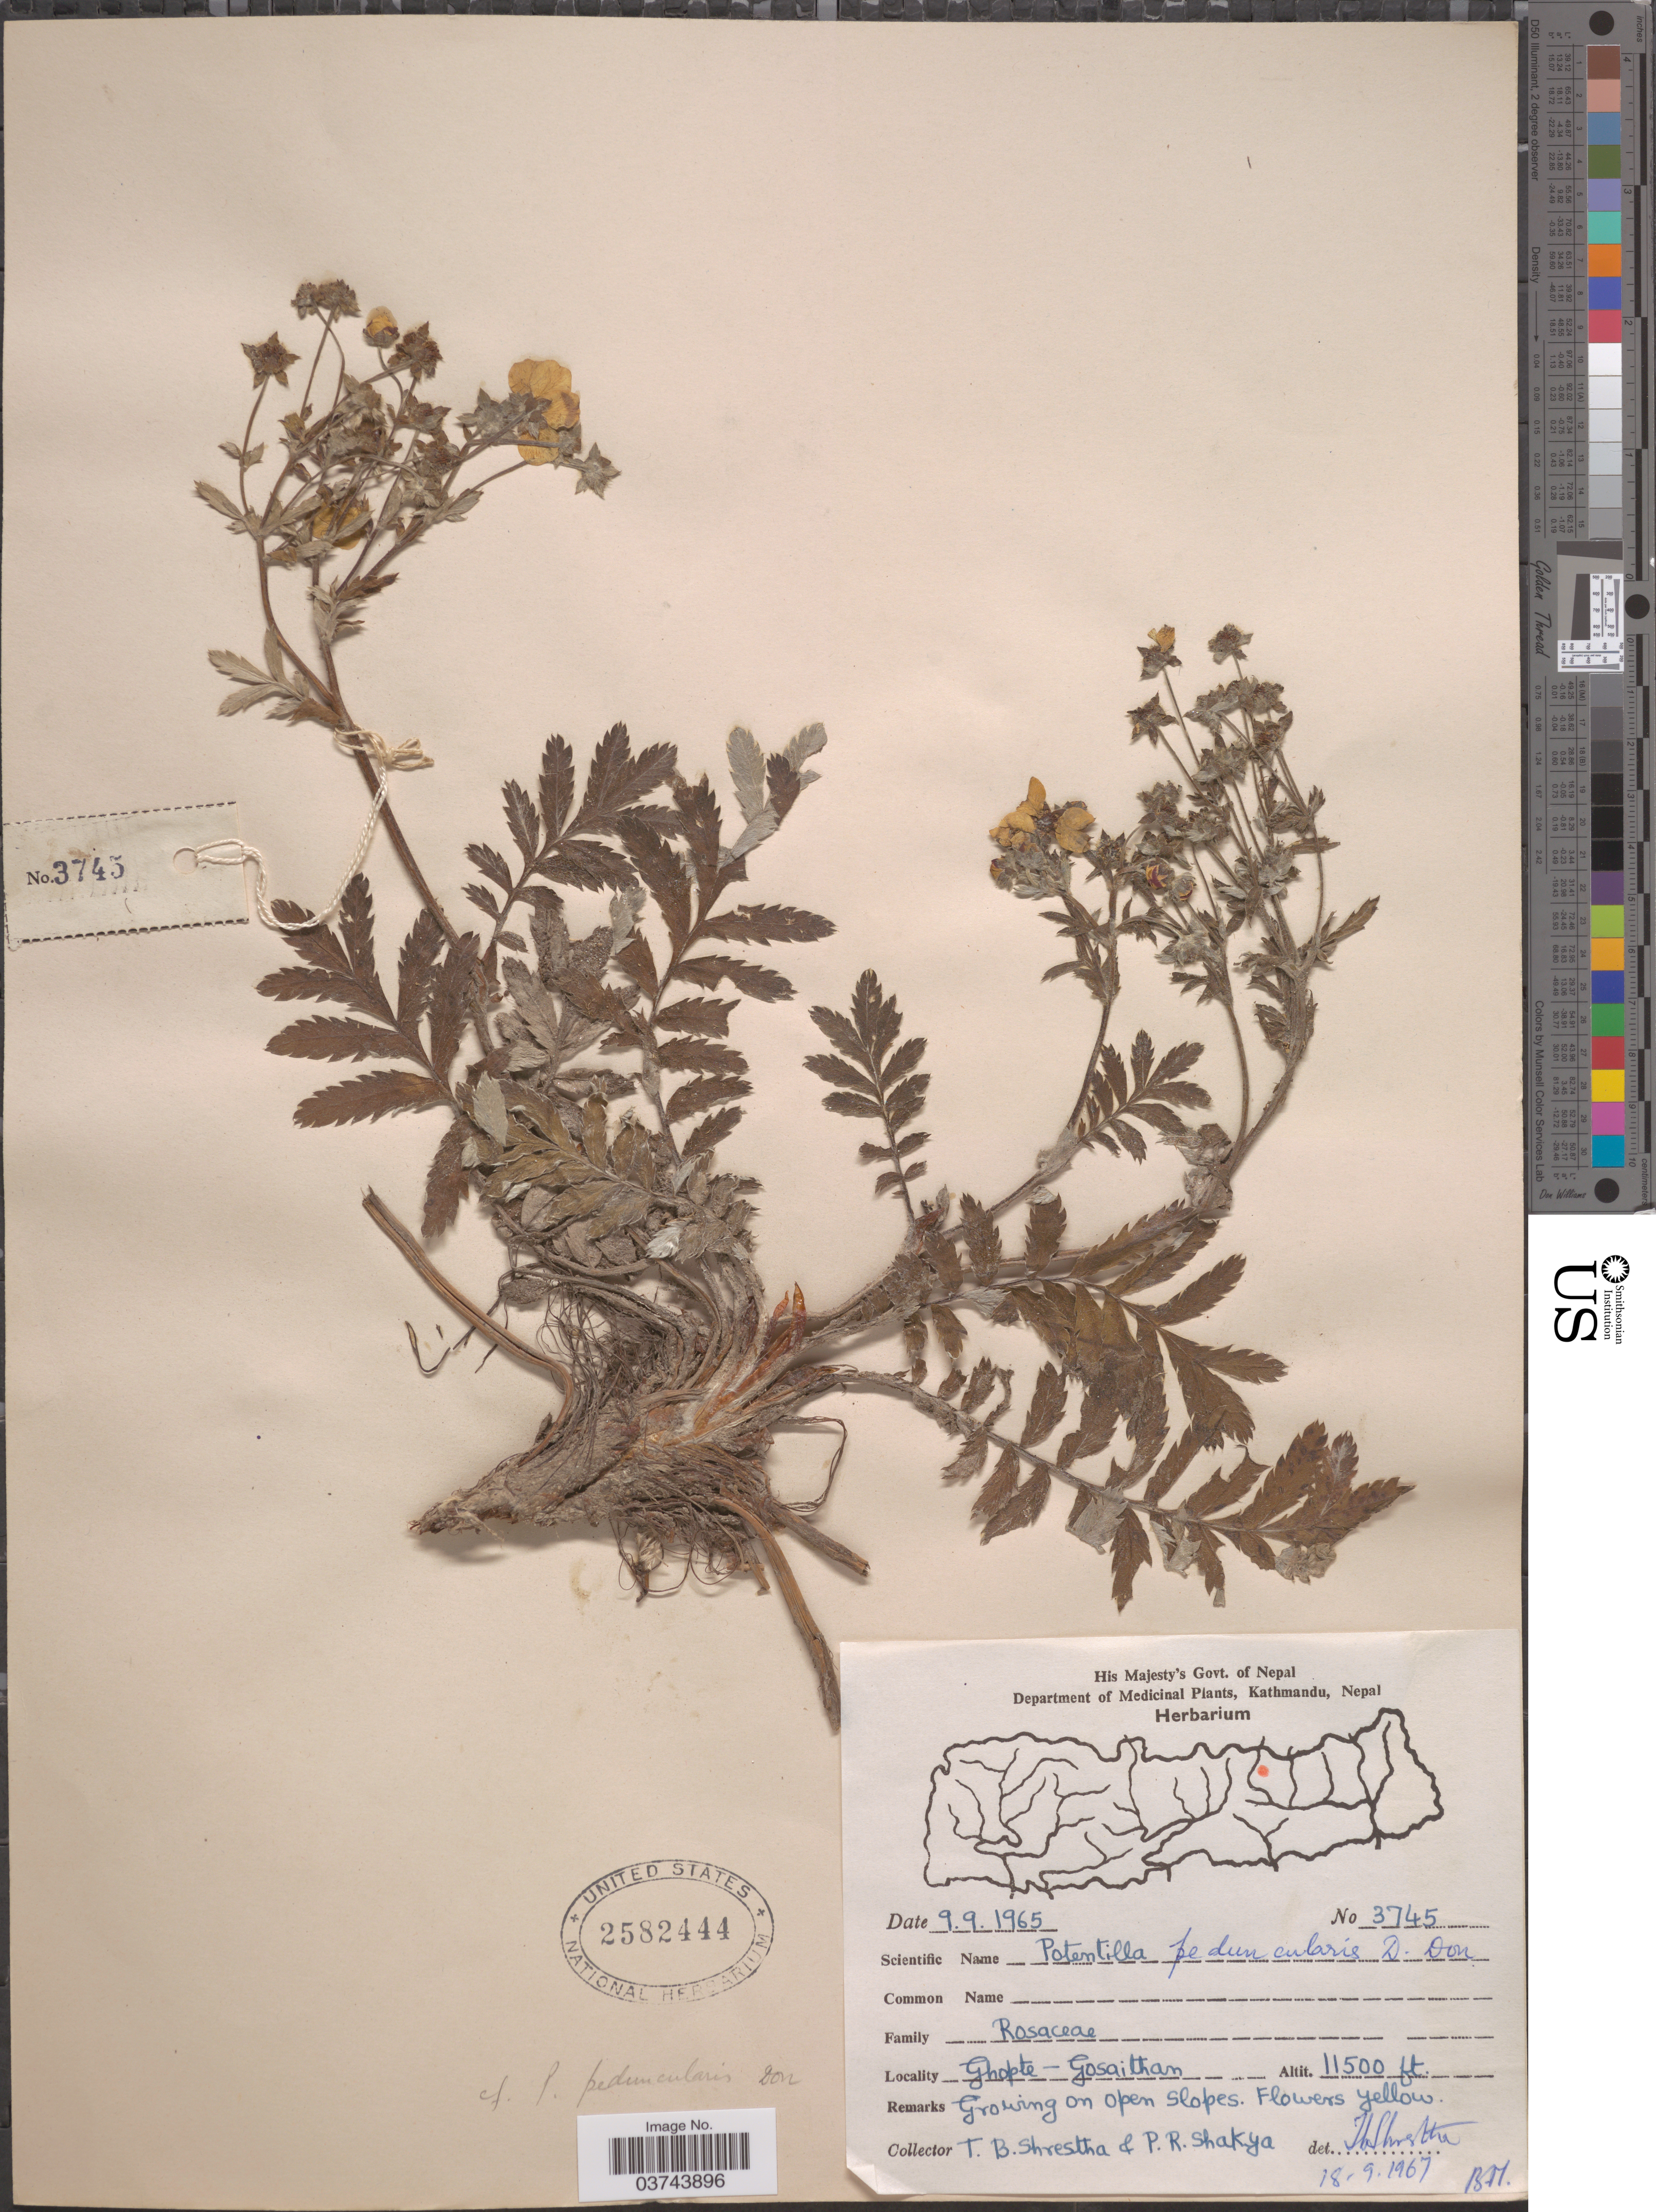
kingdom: Plantae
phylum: Tracheophyta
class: Magnoliopsida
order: Rosales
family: Rosaceae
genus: Potentilla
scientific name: Potentilla peduncularis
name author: D. Don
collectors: T. B. Shrestha & P. Shakya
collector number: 3745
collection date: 1965-09-09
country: Nepal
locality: Ghopte-Gosailthan.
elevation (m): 3505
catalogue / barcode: US 2582444